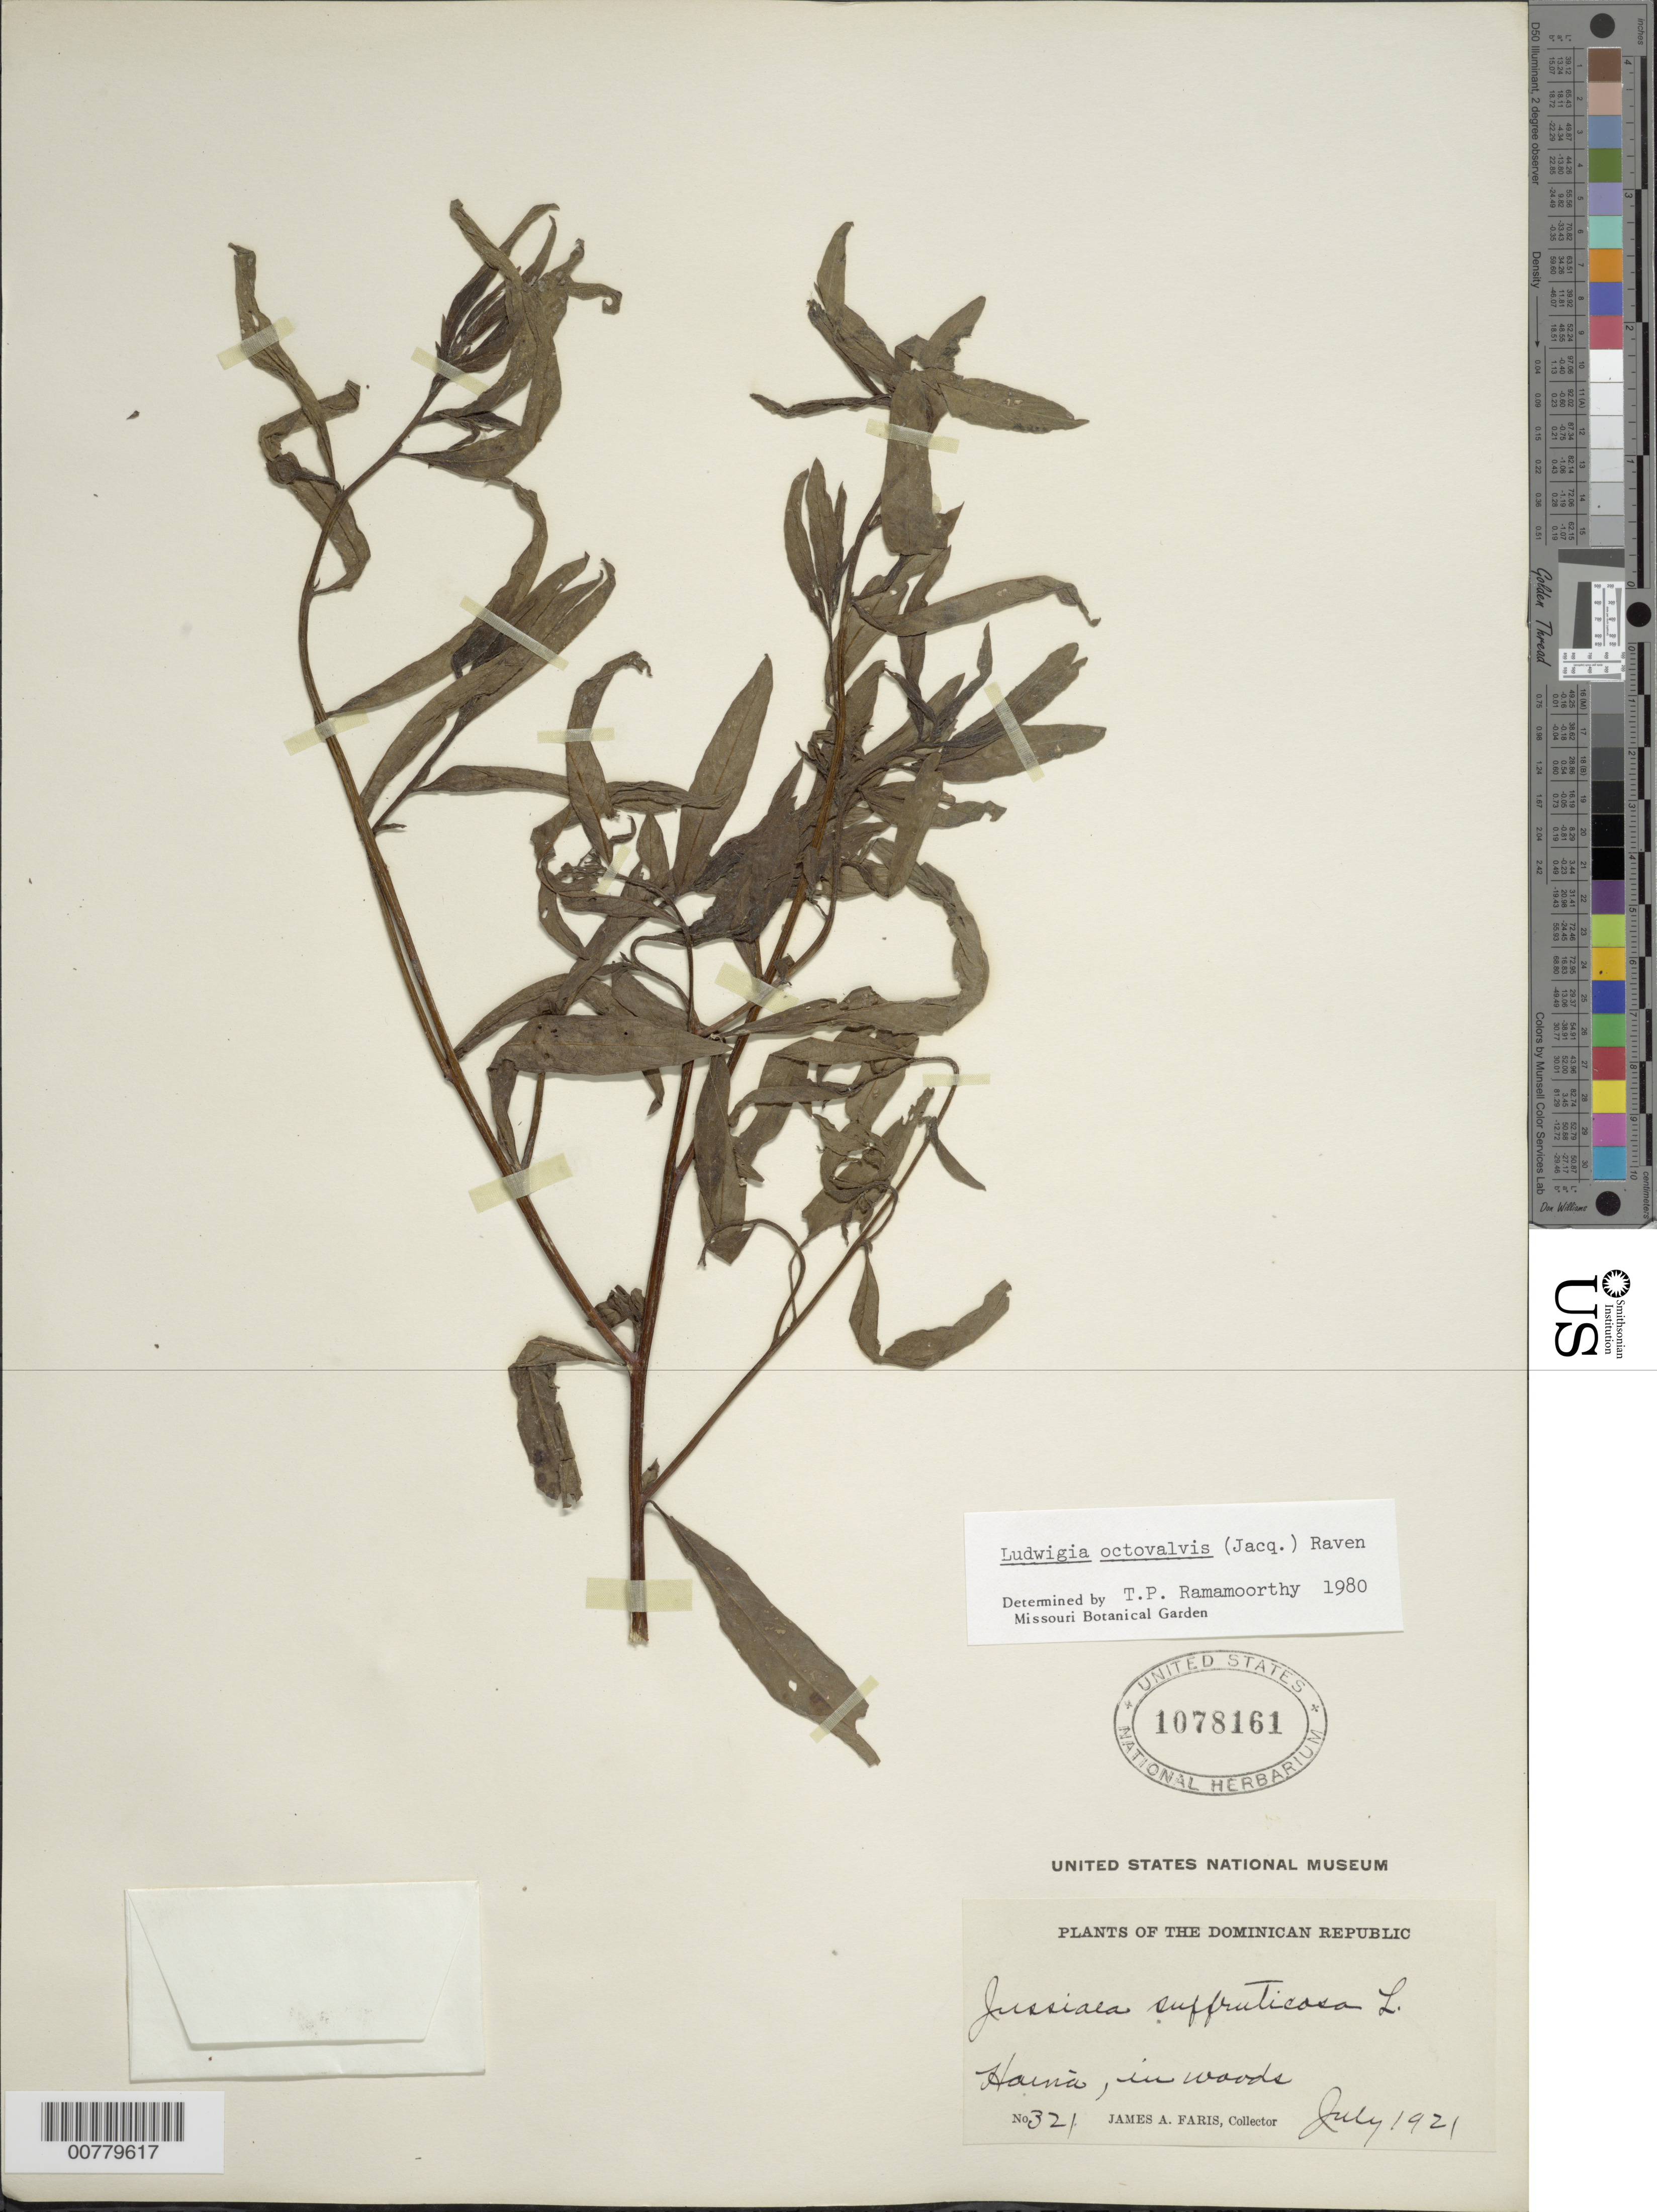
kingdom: Plantae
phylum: Tracheophyta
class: Magnoliopsida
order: Myrtales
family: Onagraceae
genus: Ludwigia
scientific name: Ludwigia octovalvis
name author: (Jacq.) P.H. Raven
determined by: Ramamoorthy, T. P.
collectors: J. Faris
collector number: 321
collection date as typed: Jul 1910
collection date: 1910-07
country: Dominican Republic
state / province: San Cristóbal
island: Hispaniola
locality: Haina.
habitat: In woods.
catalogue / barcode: US 1078161